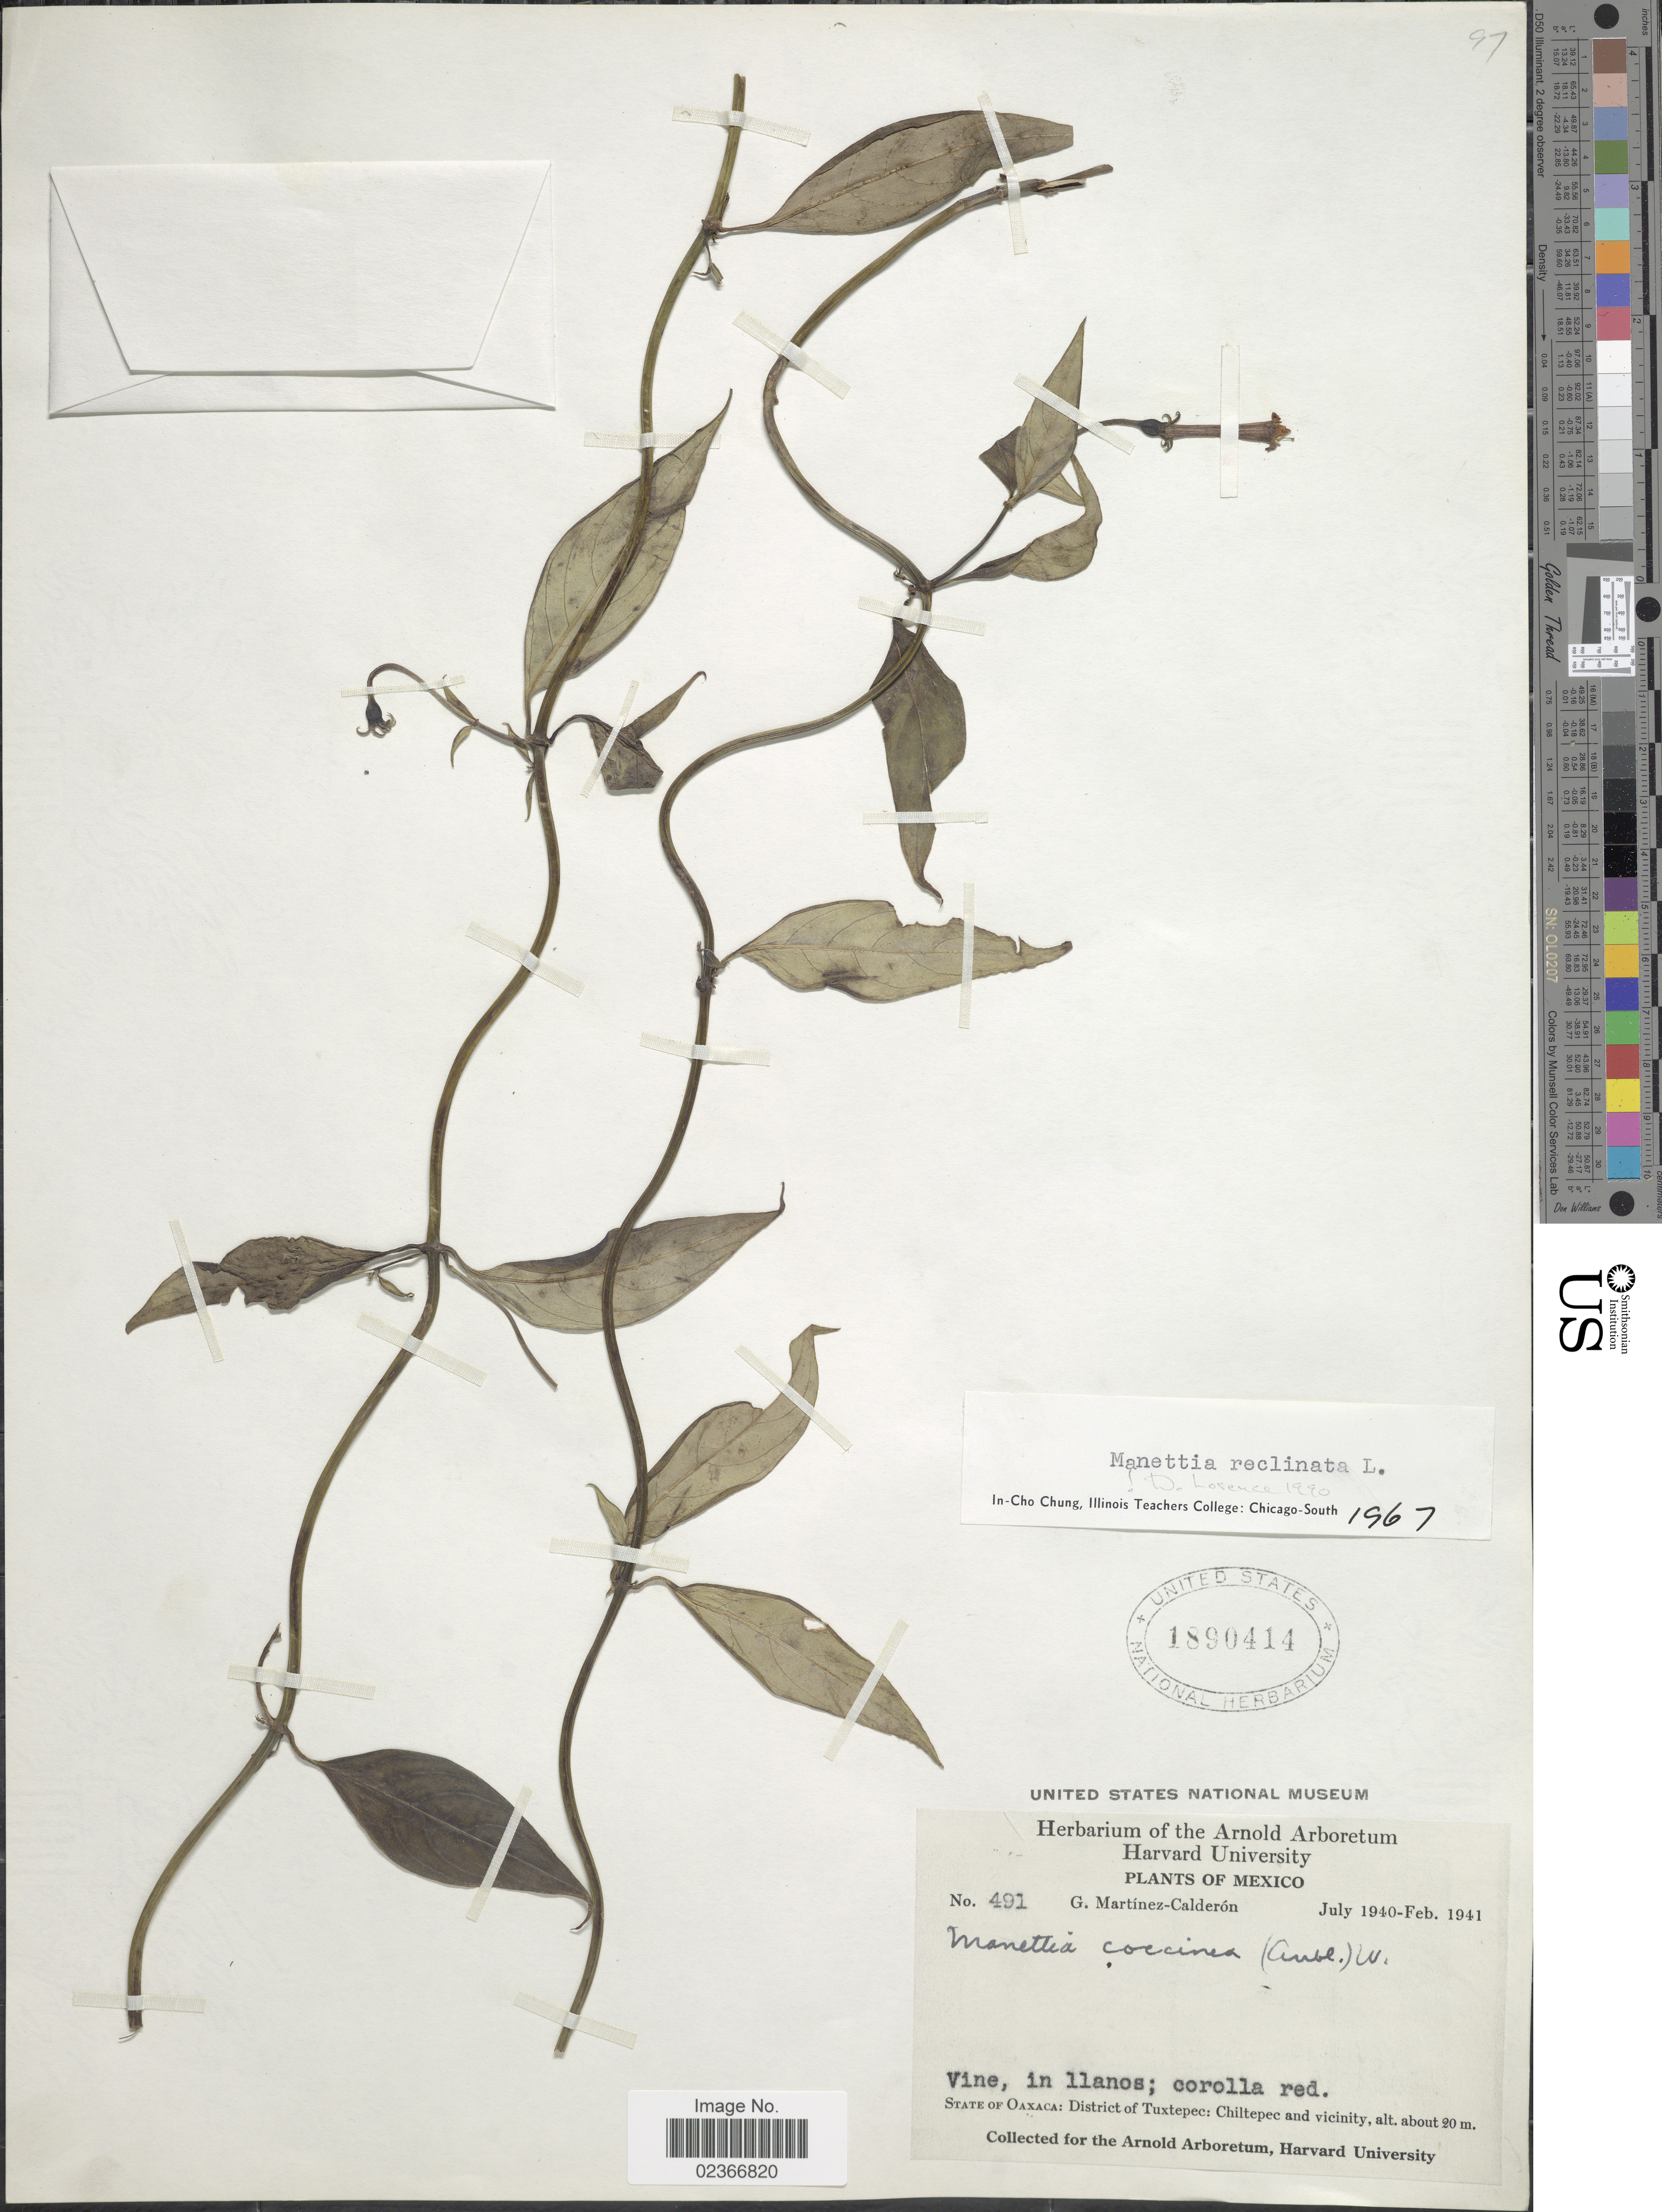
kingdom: Plantae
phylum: Tracheophyta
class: Magnoliopsida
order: Gentianales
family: Rubiaceae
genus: Manettia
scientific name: Manettia reclinata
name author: L.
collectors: G. Martínez Calderón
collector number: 491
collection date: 1940-07/1941-02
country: Mexico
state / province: Oaxaca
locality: District of Tuxtepec: Chiltepec and vicinity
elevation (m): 20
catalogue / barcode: US 1890414